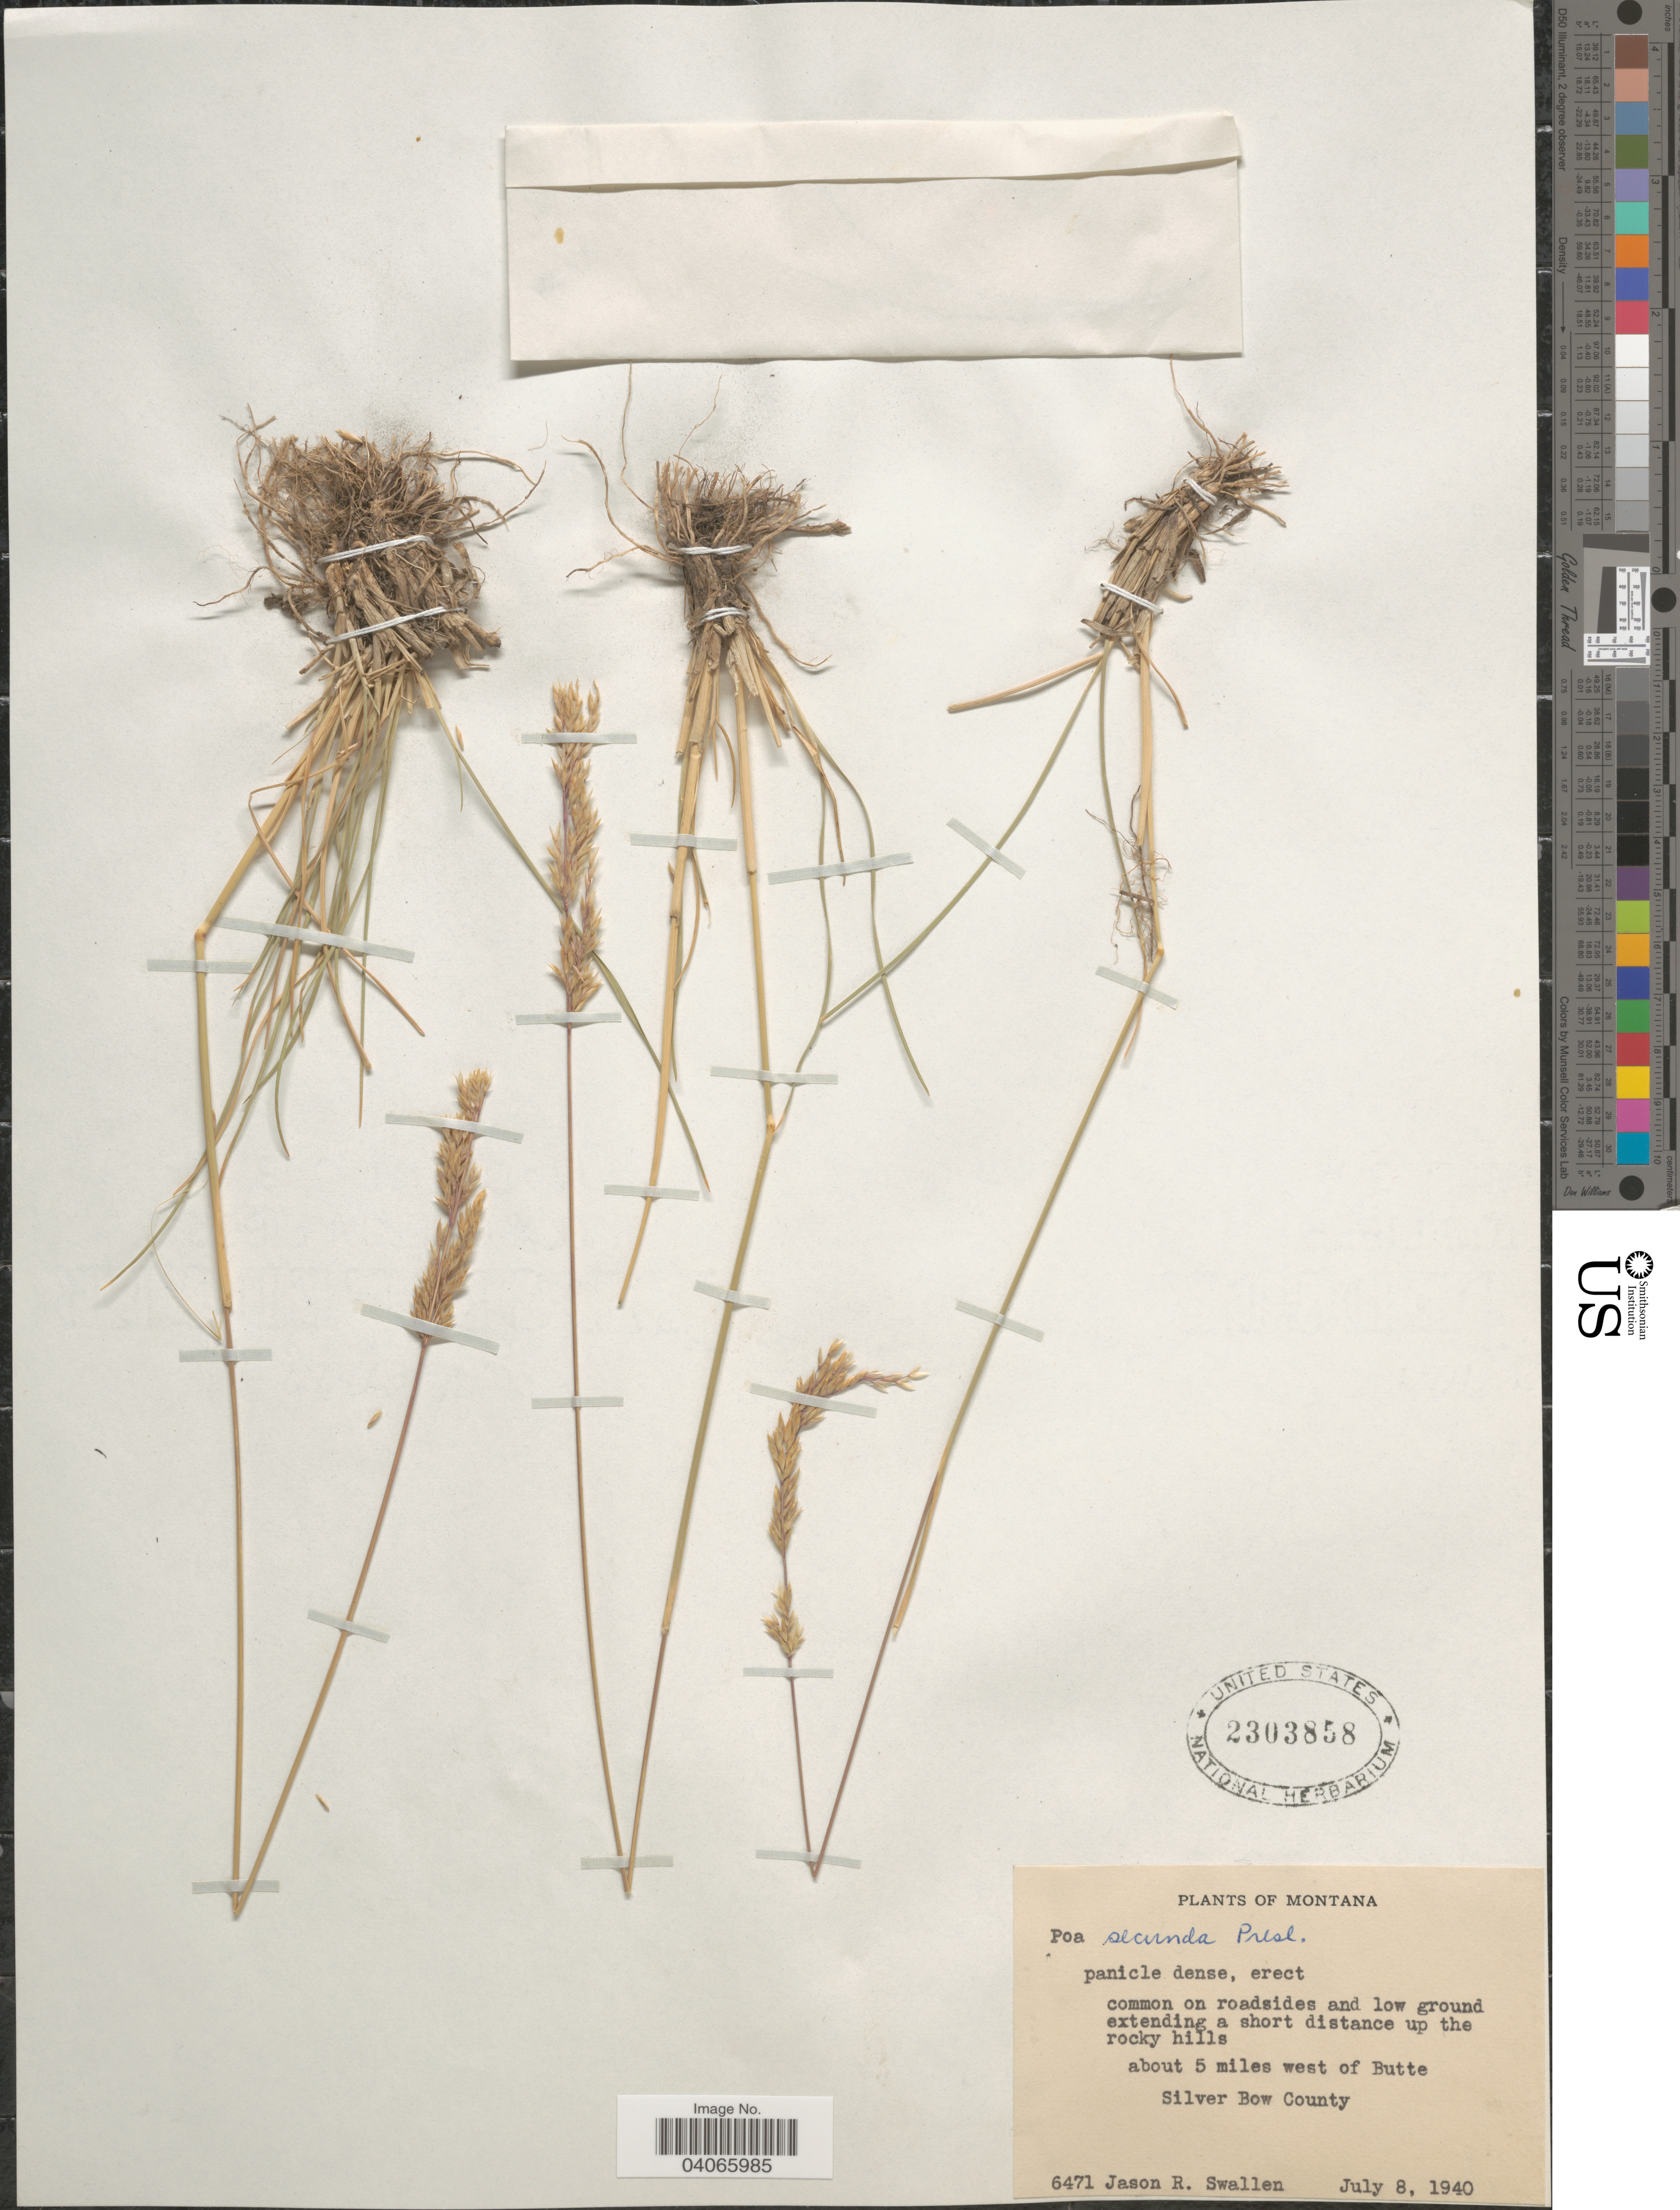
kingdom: Plantae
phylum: Tracheophyta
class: Liliopsida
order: Poales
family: Poaceae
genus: Poa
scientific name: Poa secunda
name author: J. Presl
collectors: J. R. Swallen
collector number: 6471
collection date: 1940-07-08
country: United States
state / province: Montana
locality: On roadsides and low ground extending a short distance up the rocky hills. About 5 miles west of Butte. Silver Bow County.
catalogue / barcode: US 2303858